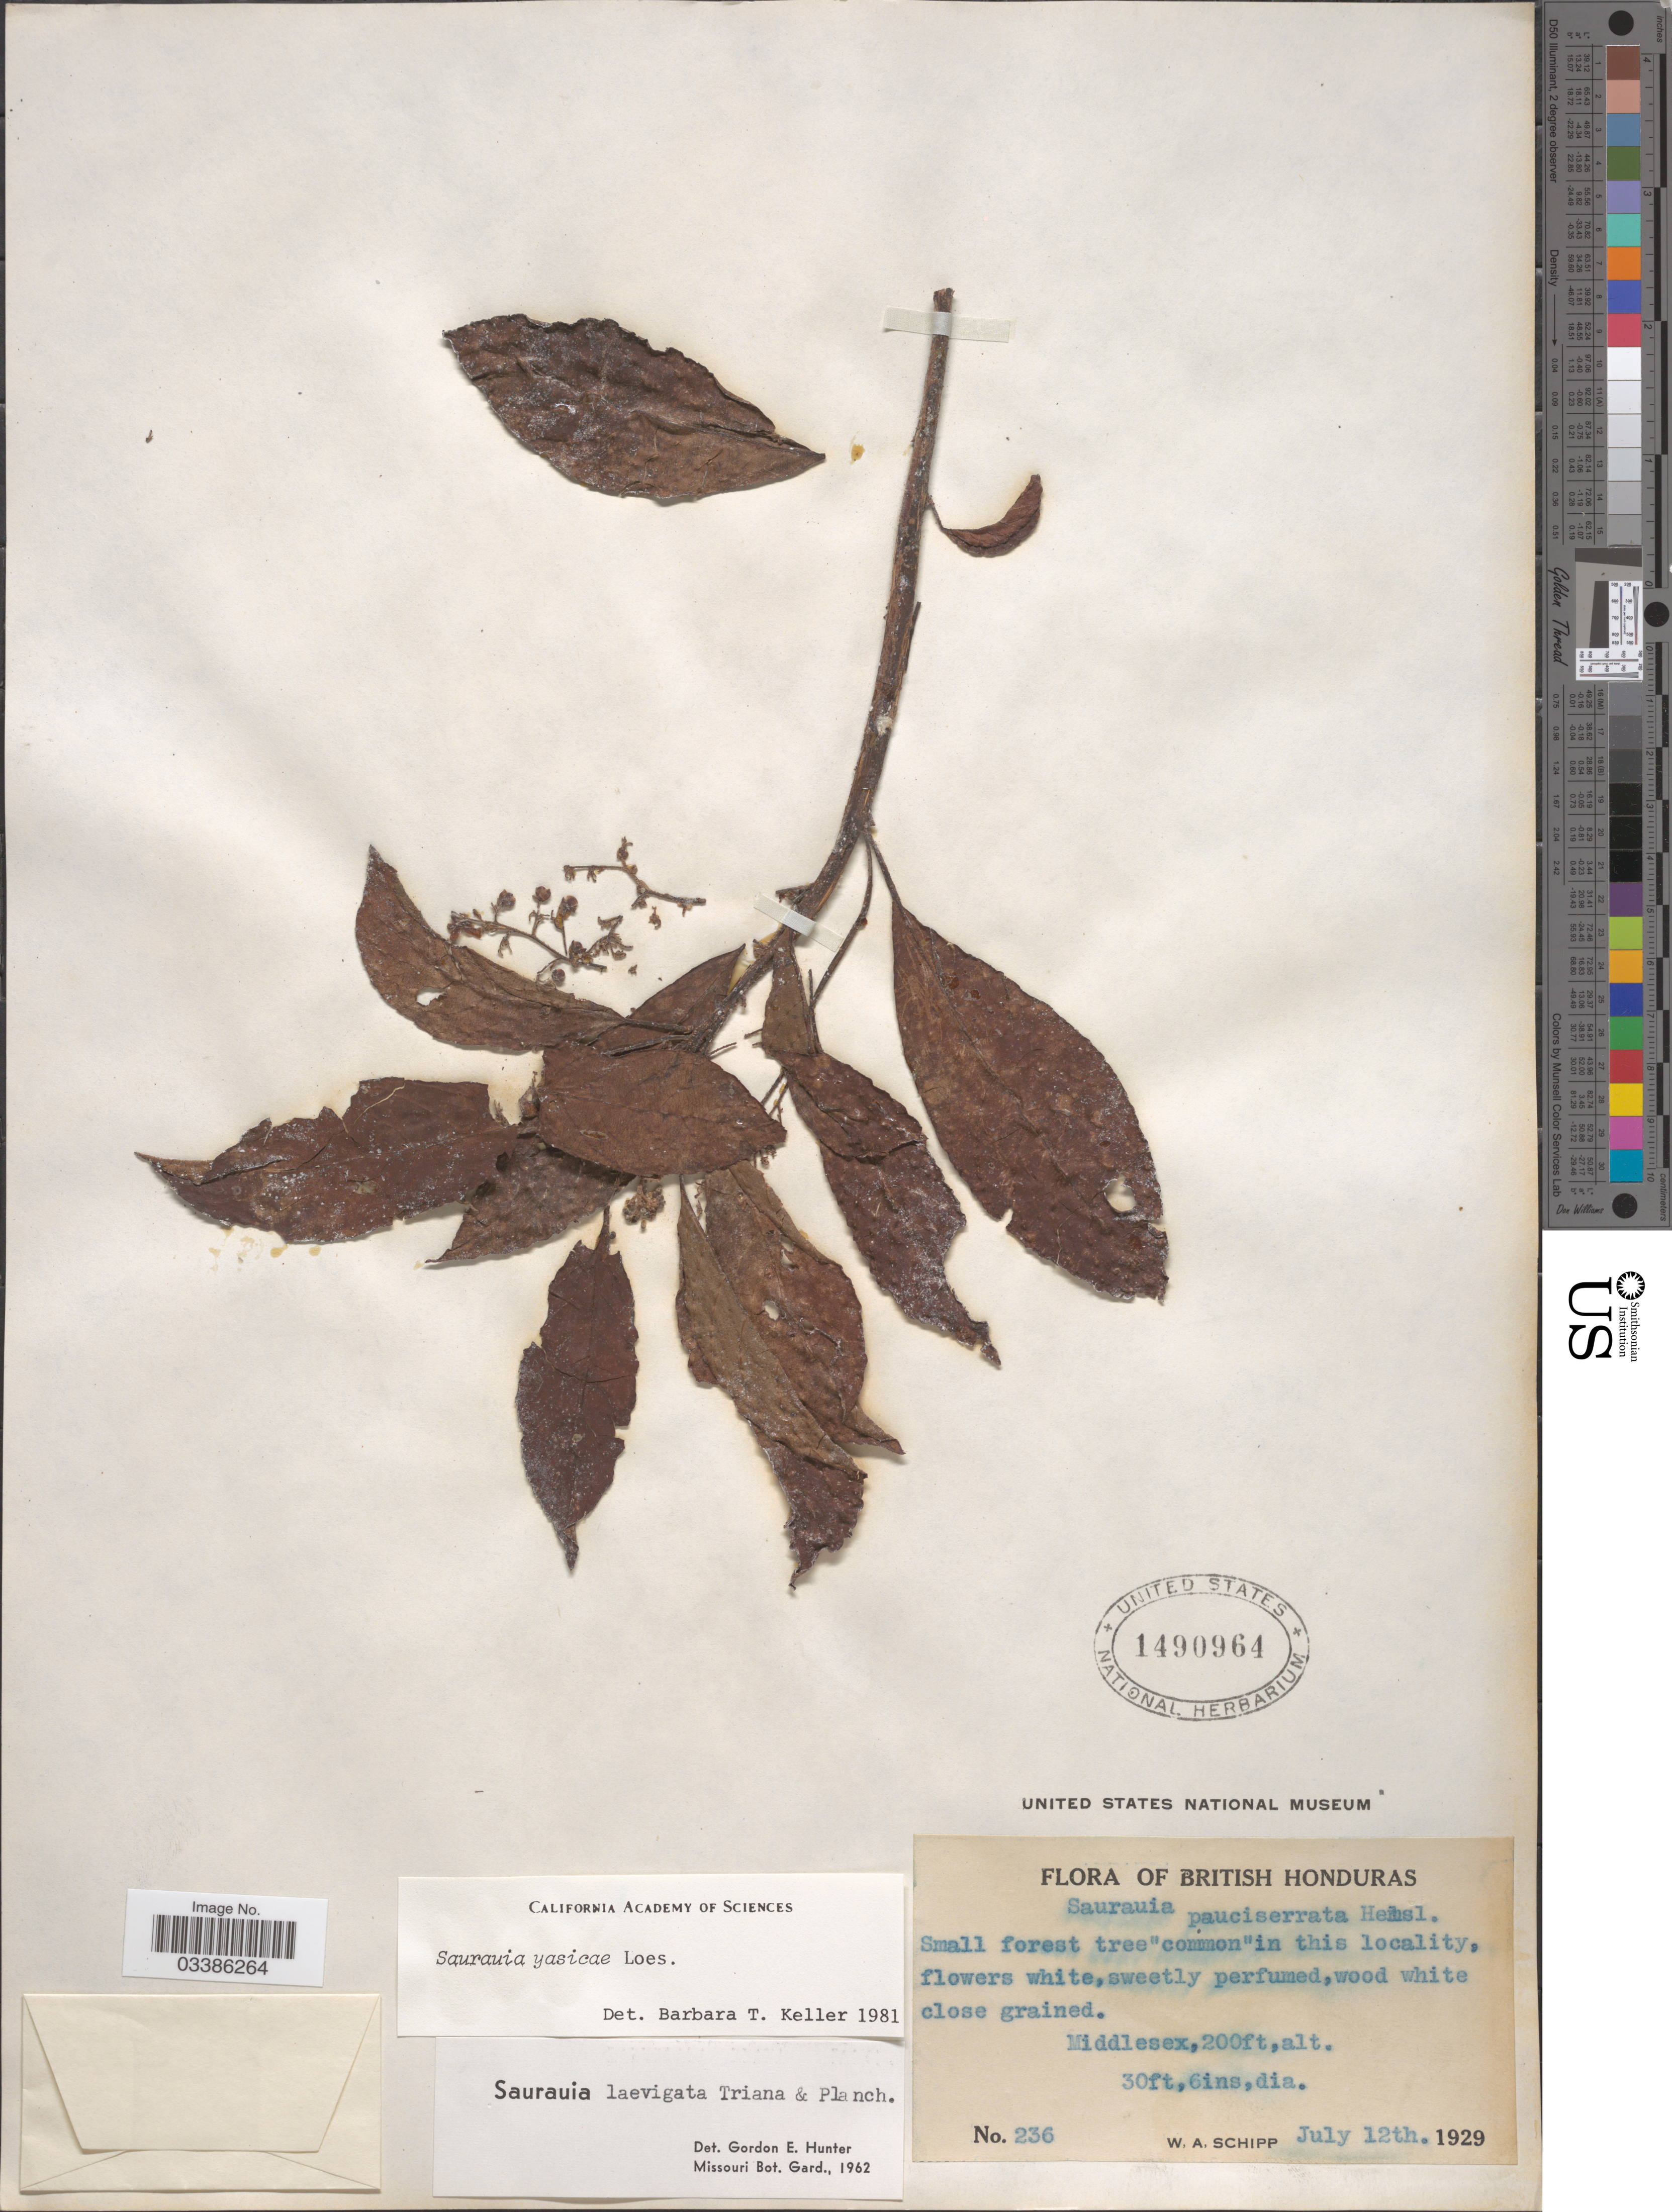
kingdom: Plantae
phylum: Tracheophyta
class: Magnoliopsida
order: Ericales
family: Actinidiaceae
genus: Saurauia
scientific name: Saurauia yasicae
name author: Loes.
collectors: W. Schipp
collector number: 236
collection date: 1929-07-12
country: Belize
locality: British Honduras. Middlesex.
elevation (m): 61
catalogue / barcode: US 1490964